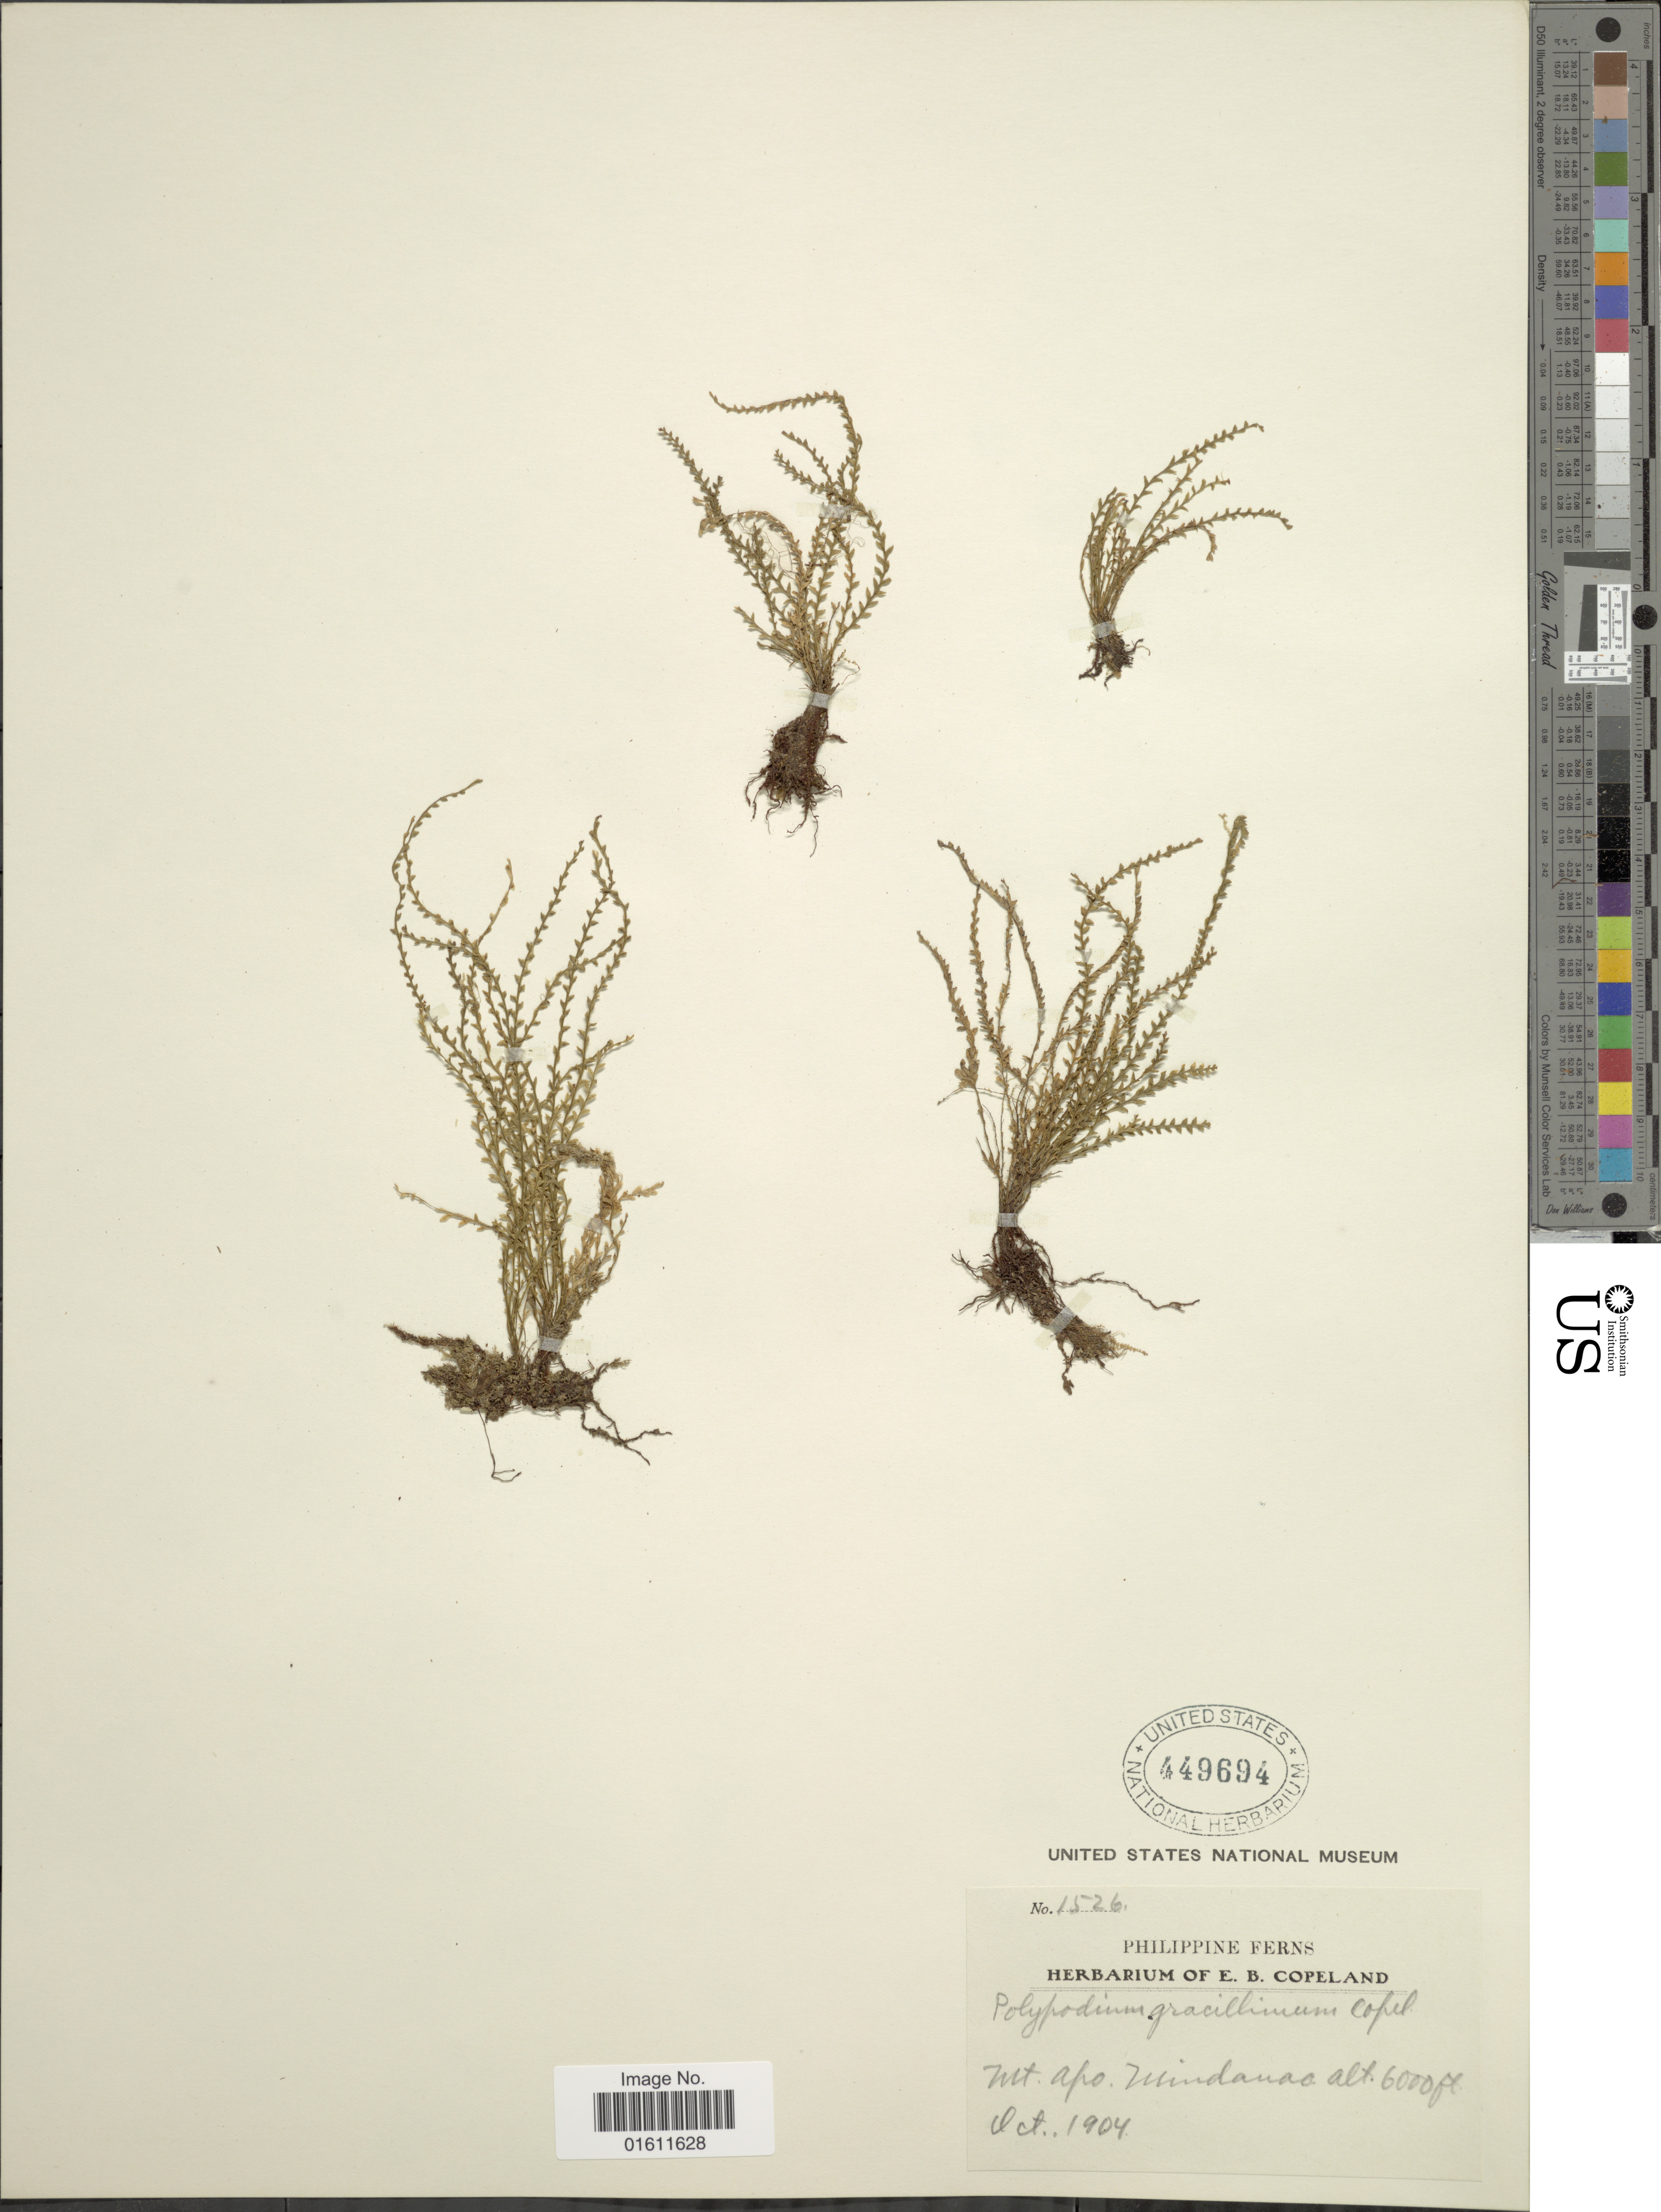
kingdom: Plantae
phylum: Tracheophyta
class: Polypodiopsida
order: Polypodiales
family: Polypodiaceae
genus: Prosaptia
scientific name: Prosaptia cucullatus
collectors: ex herb. E. B. Copeland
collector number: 1526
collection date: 1904-10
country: Philippines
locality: Mt. Apo, Mindanao.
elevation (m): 1829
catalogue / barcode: US 449694